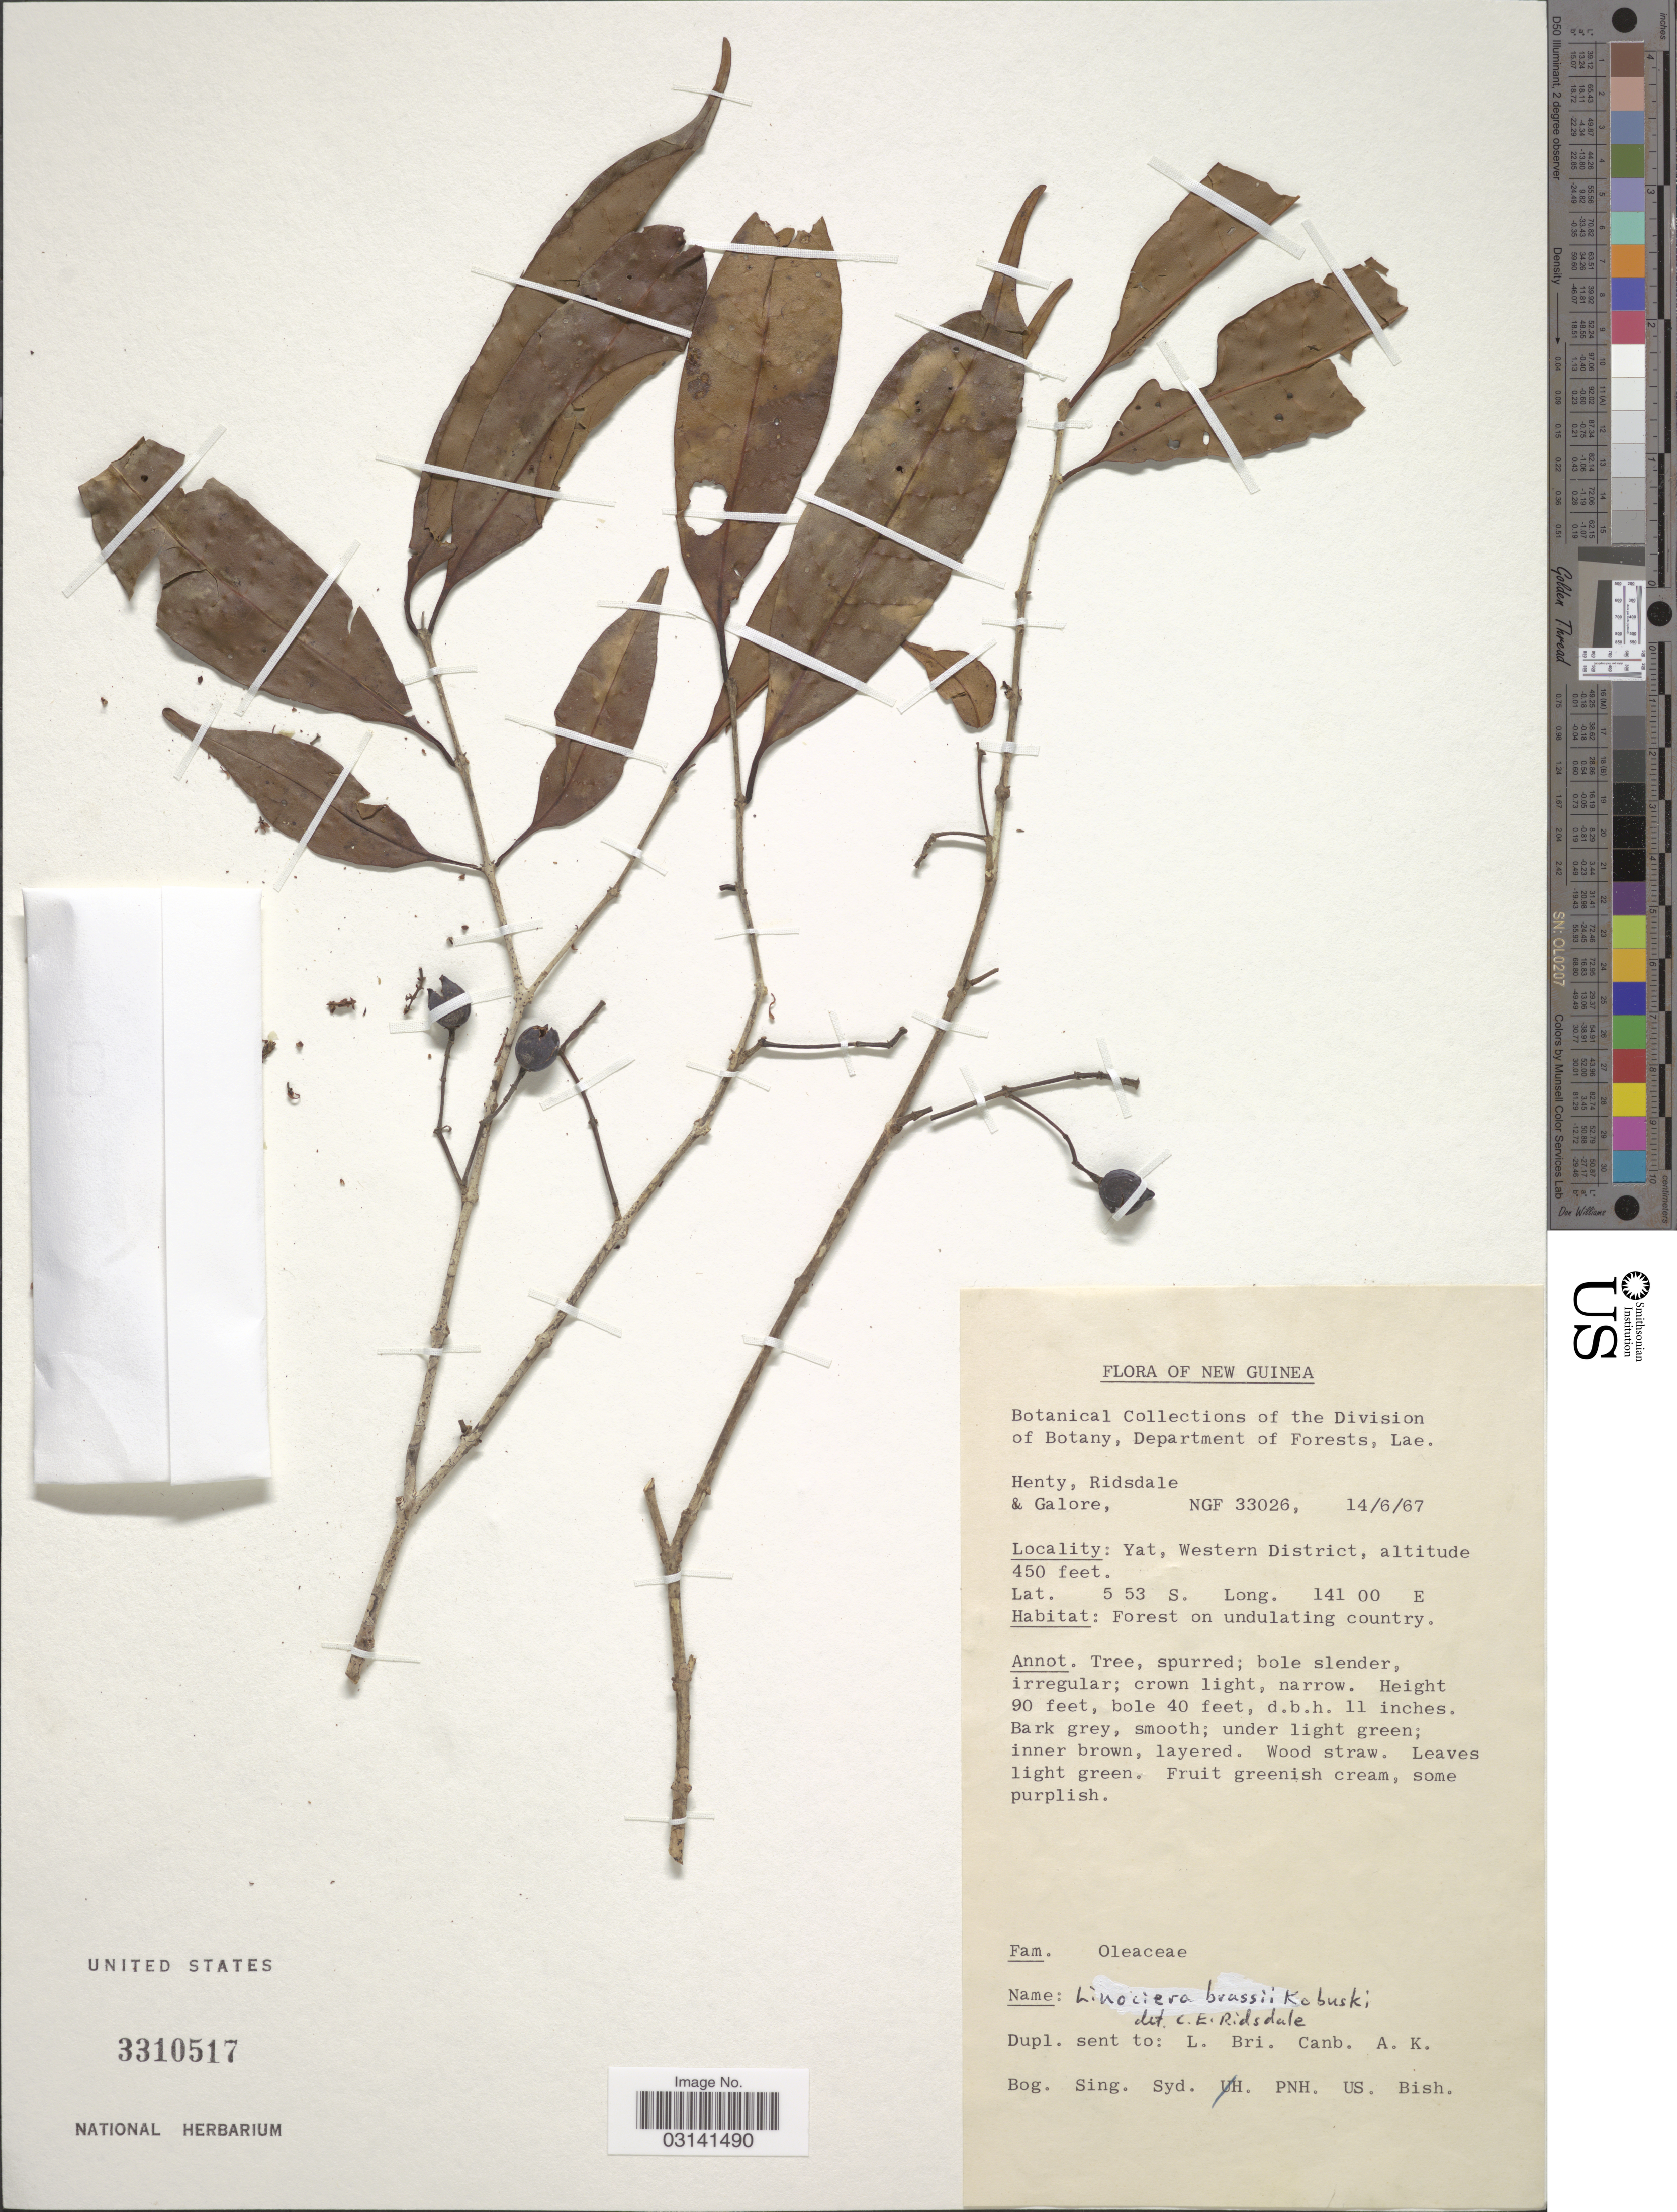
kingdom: Plantae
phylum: Tracheophyta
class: Magnoliopsida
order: Lamiales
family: Oleaceae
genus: Chionanthus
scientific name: Chionanthus brassii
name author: (Kobuski) Kiew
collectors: -. Henty, -. Ridsdale & -. Galore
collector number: NGF 33026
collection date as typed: Transcribed d/m/y: 14/6/67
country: Papua New Guinea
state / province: Manus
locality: New Guinea. Yat, Western District.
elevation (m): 137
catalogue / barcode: US 3310517